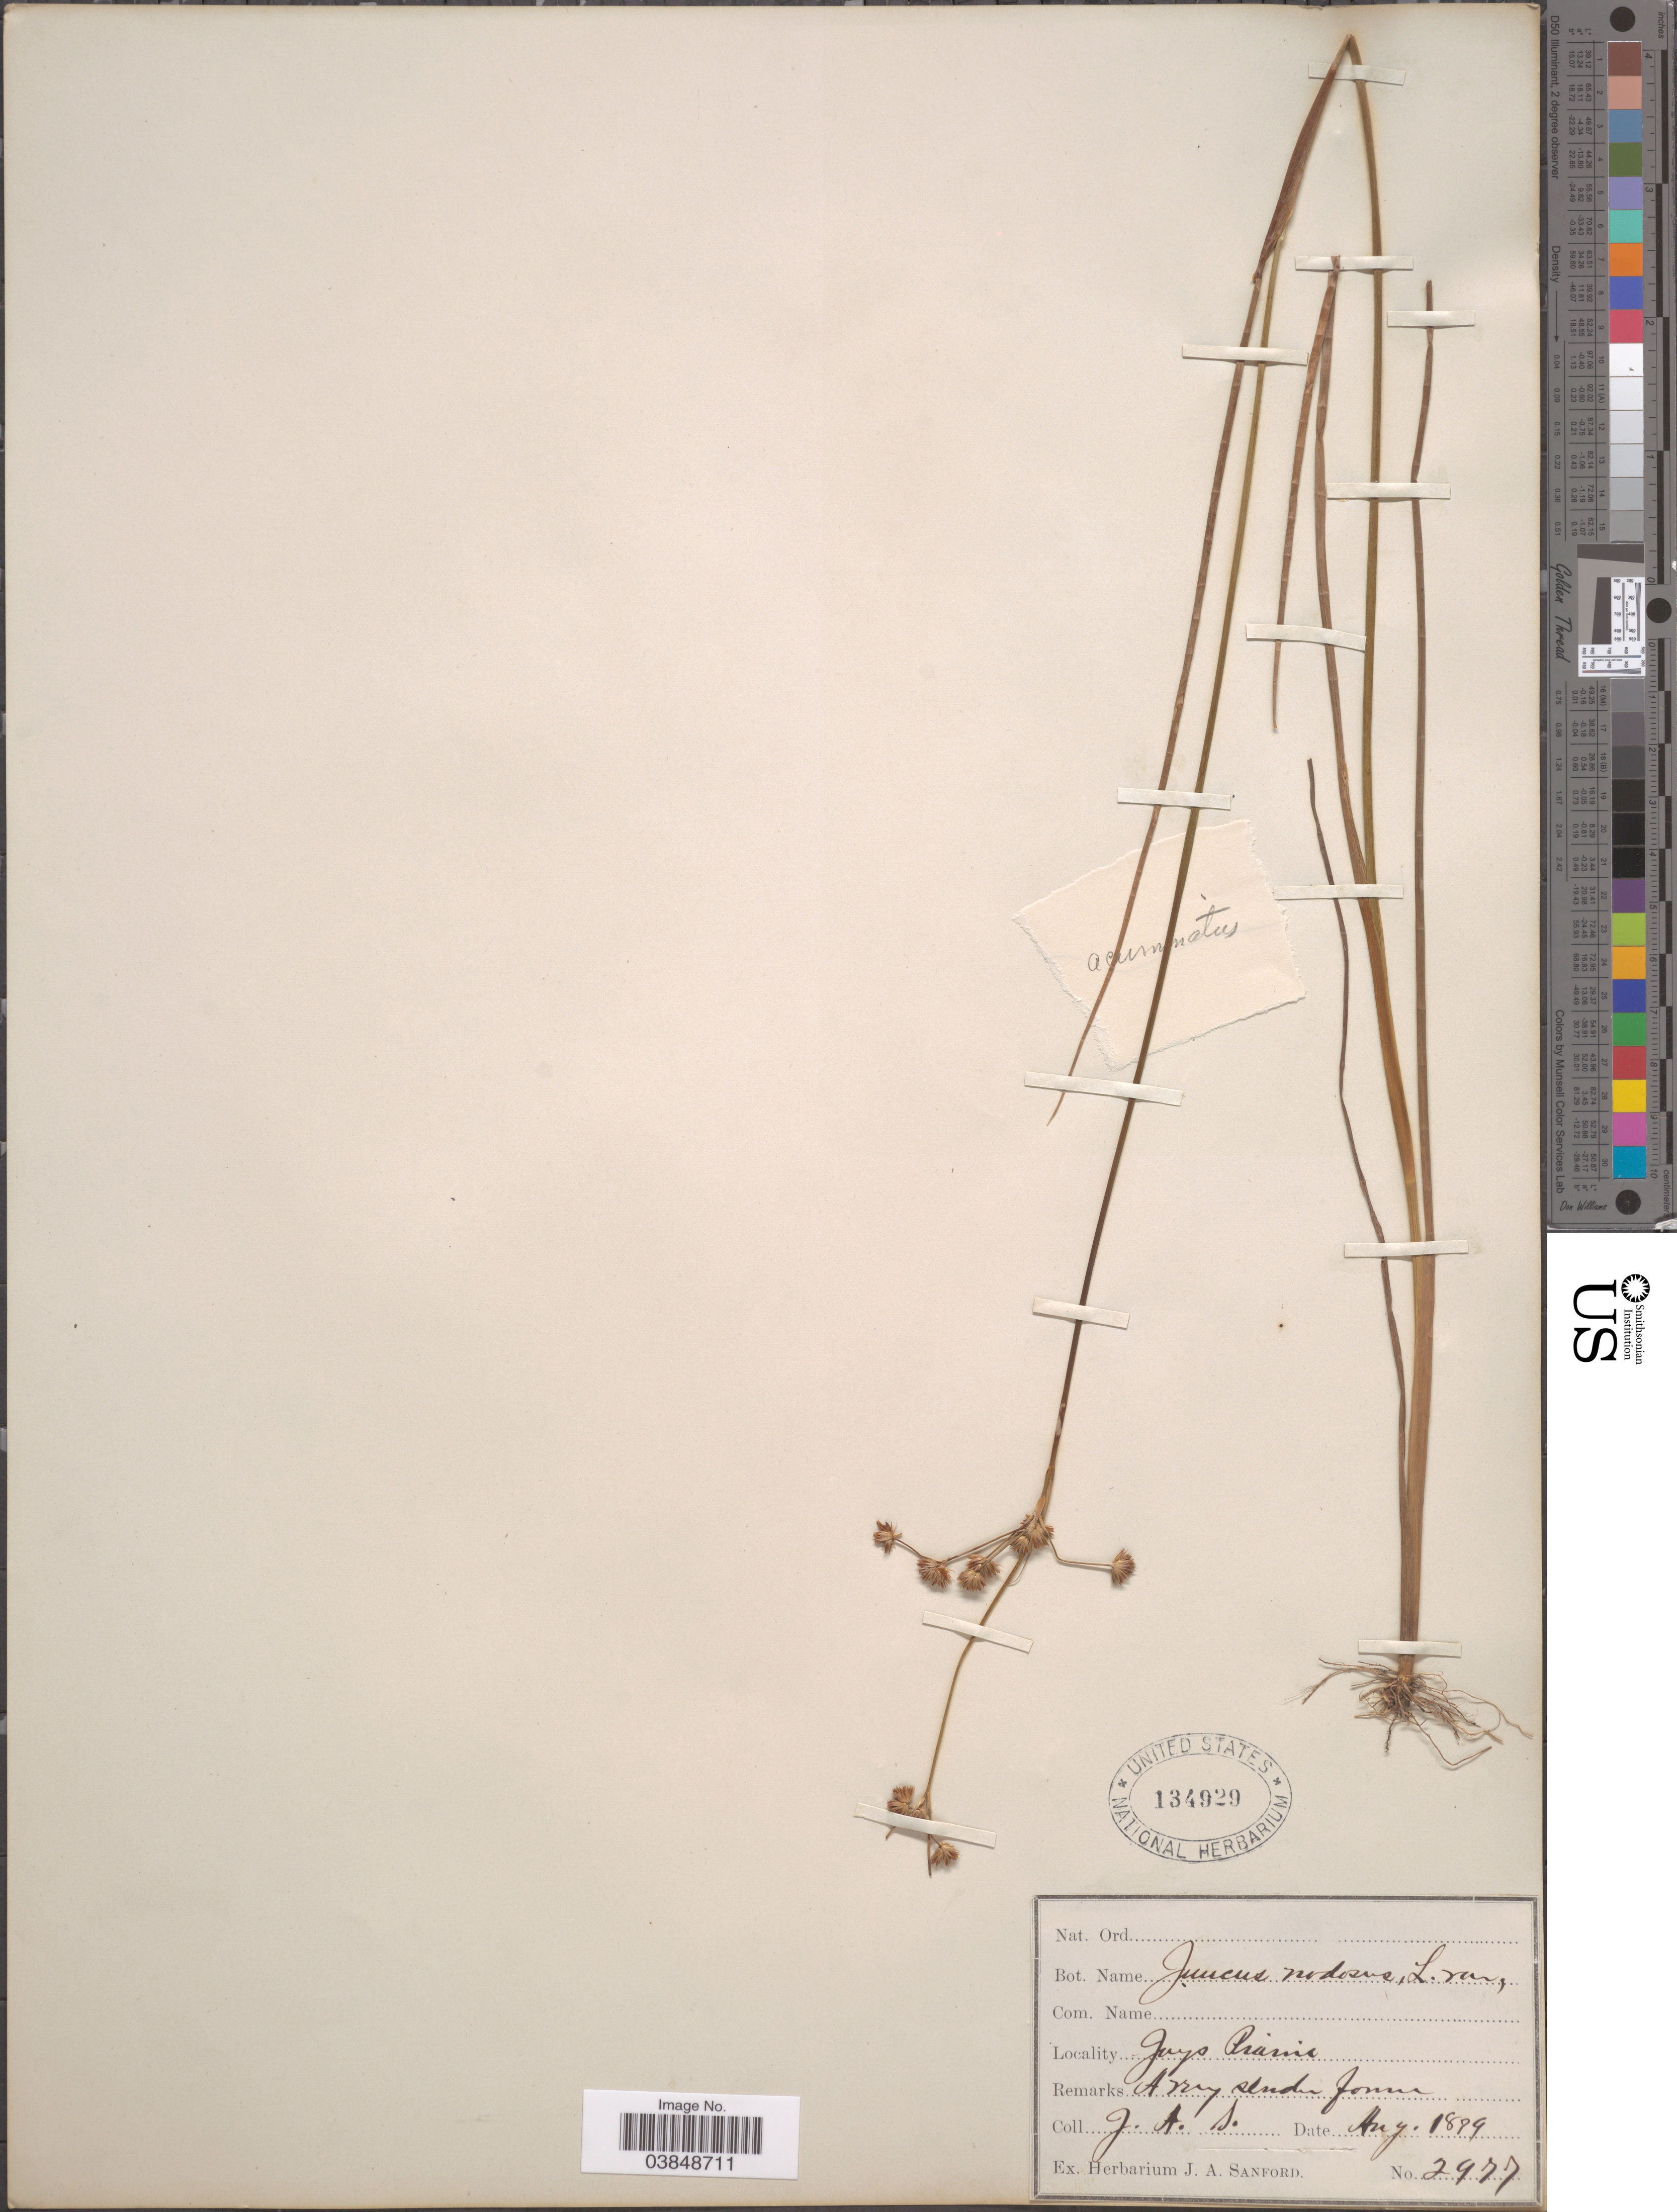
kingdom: Plantae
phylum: Tracheophyta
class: Liliopsida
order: Poales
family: Juncaceae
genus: Juncus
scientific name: Juncus acuminatus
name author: Michx.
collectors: J. Sanford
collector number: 2977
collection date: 1899-08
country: United States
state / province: Illinois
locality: Joys Prairie.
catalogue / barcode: US 134929